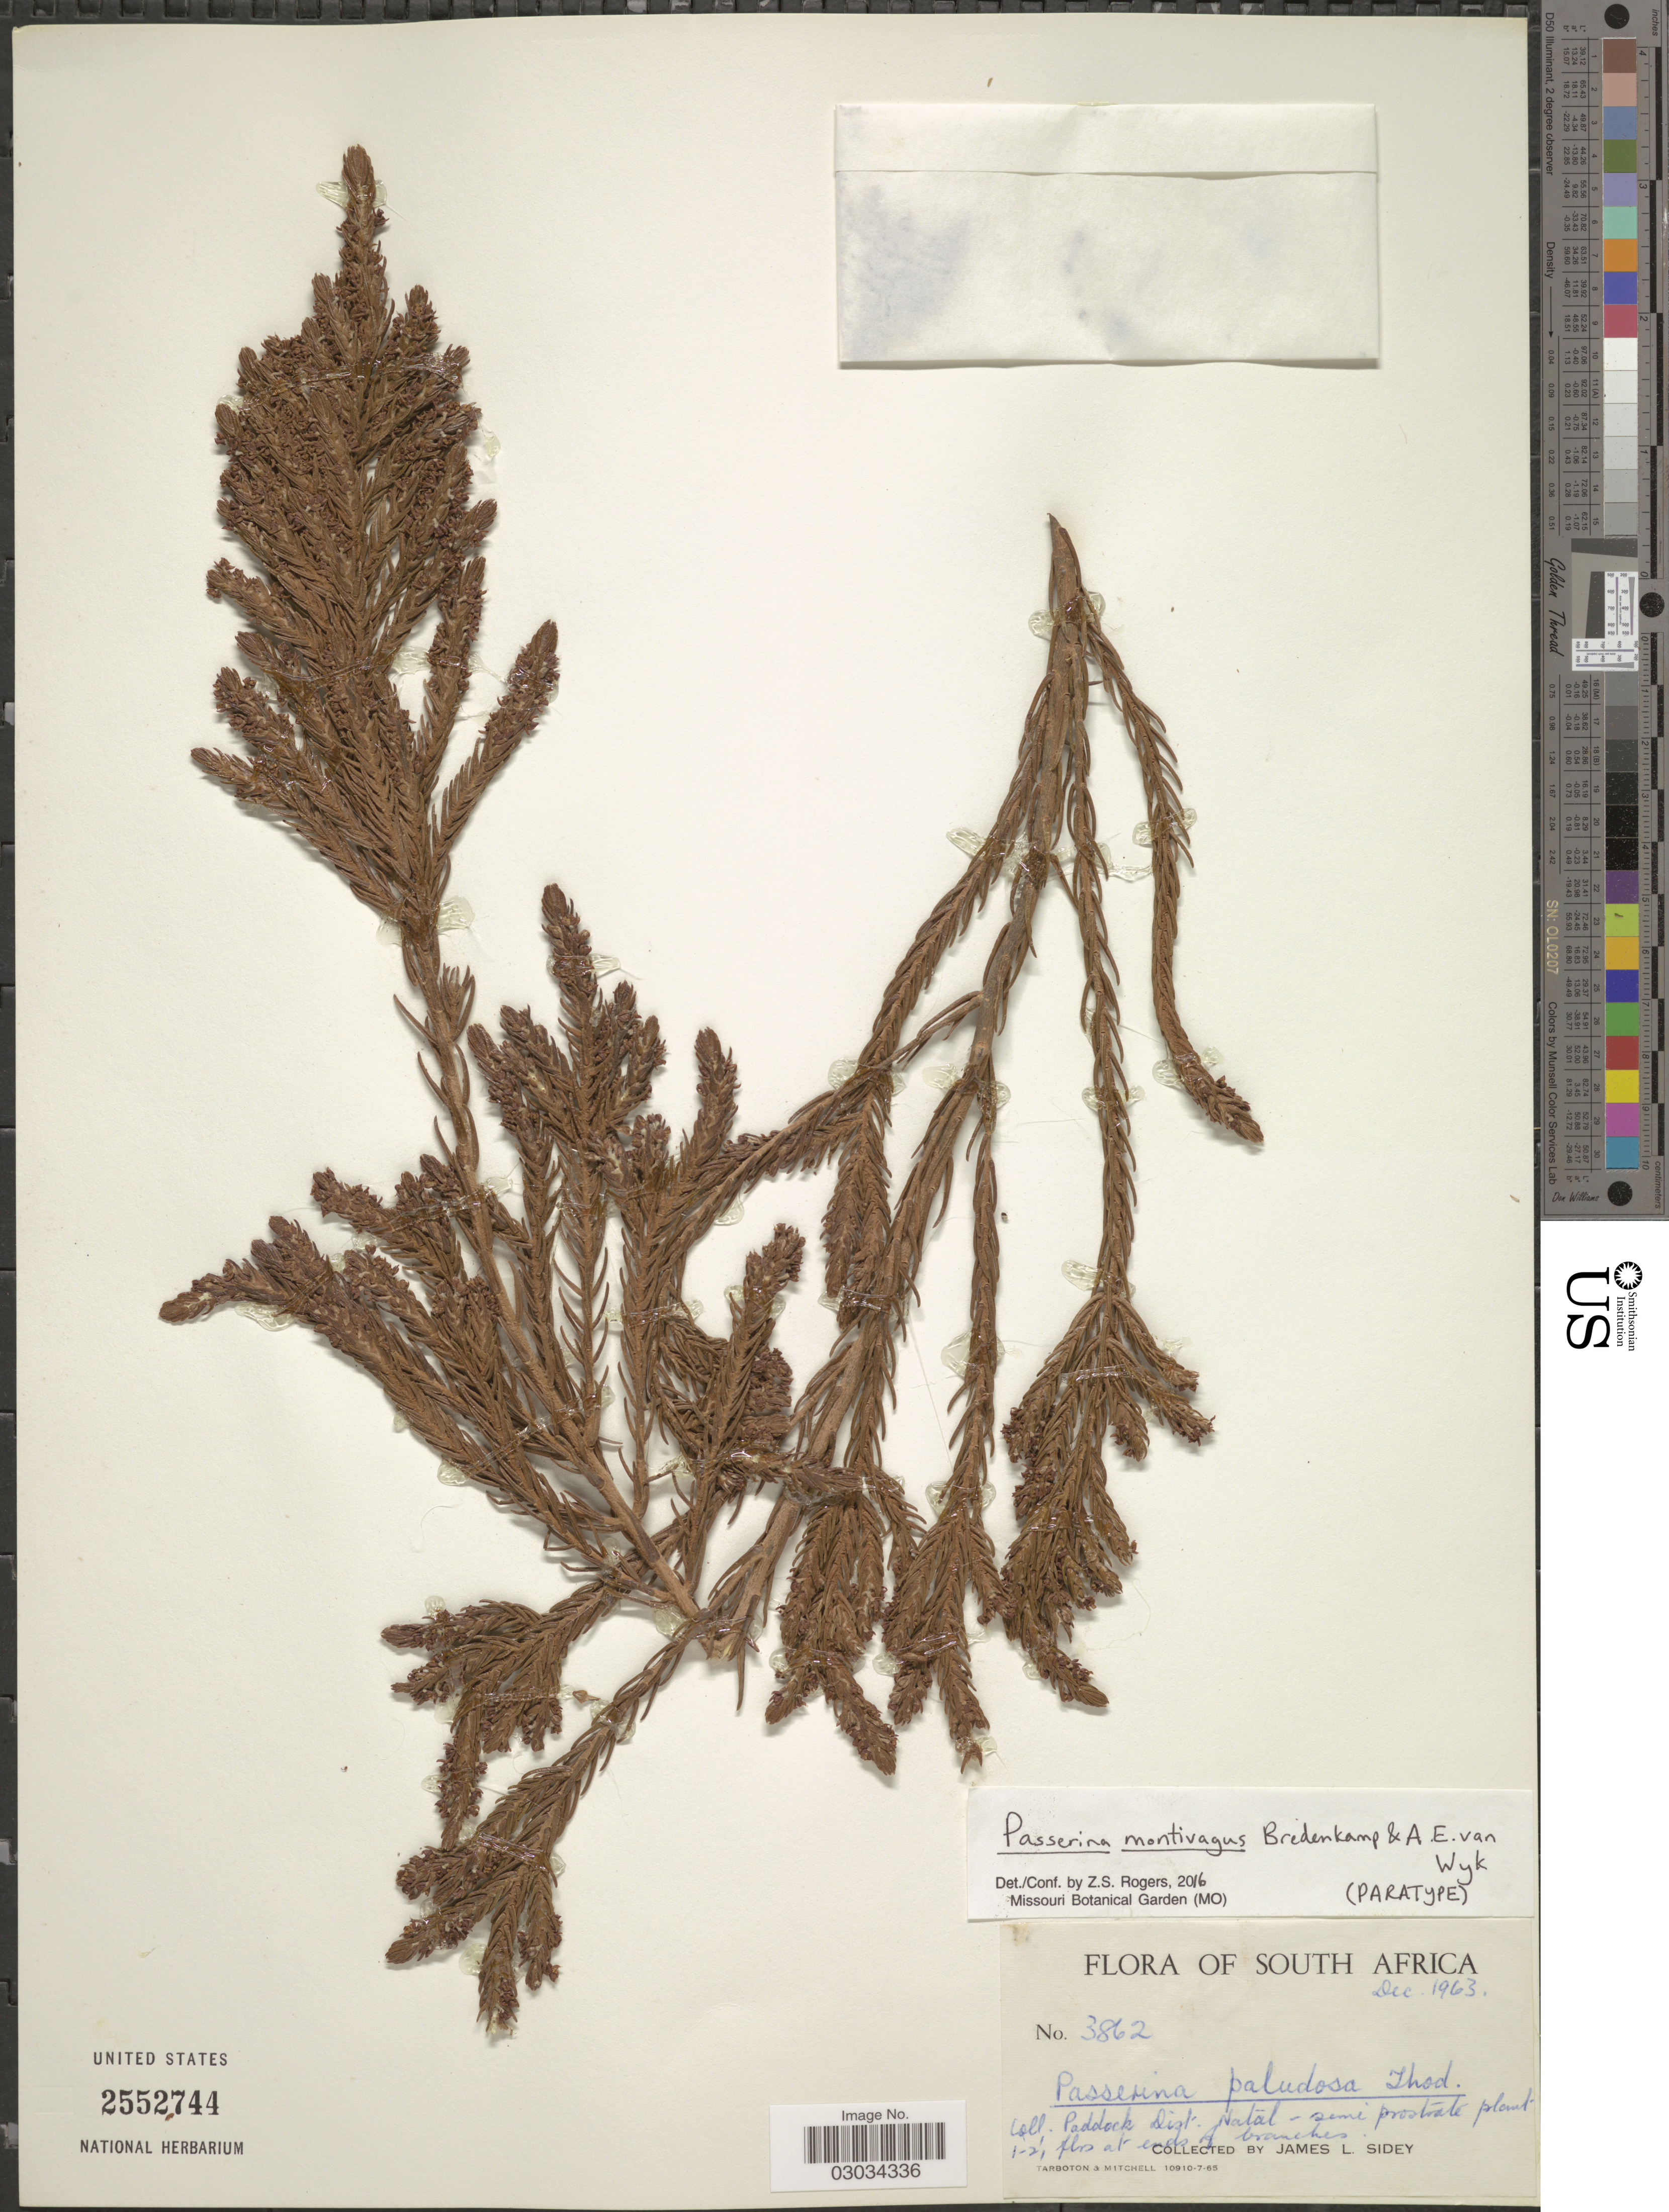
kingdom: Plantae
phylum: Tracheophyta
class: Magnoliopsida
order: Malvales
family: Thymelaeaceae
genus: Passerina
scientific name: Passerina montivaga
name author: Bredenkamp & A.E. van Wyk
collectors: J. L. Sidey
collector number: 3862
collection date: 1963-12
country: South Africa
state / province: KwaZulu-Natal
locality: Paddock Dist. Natal.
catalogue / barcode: US 2552744